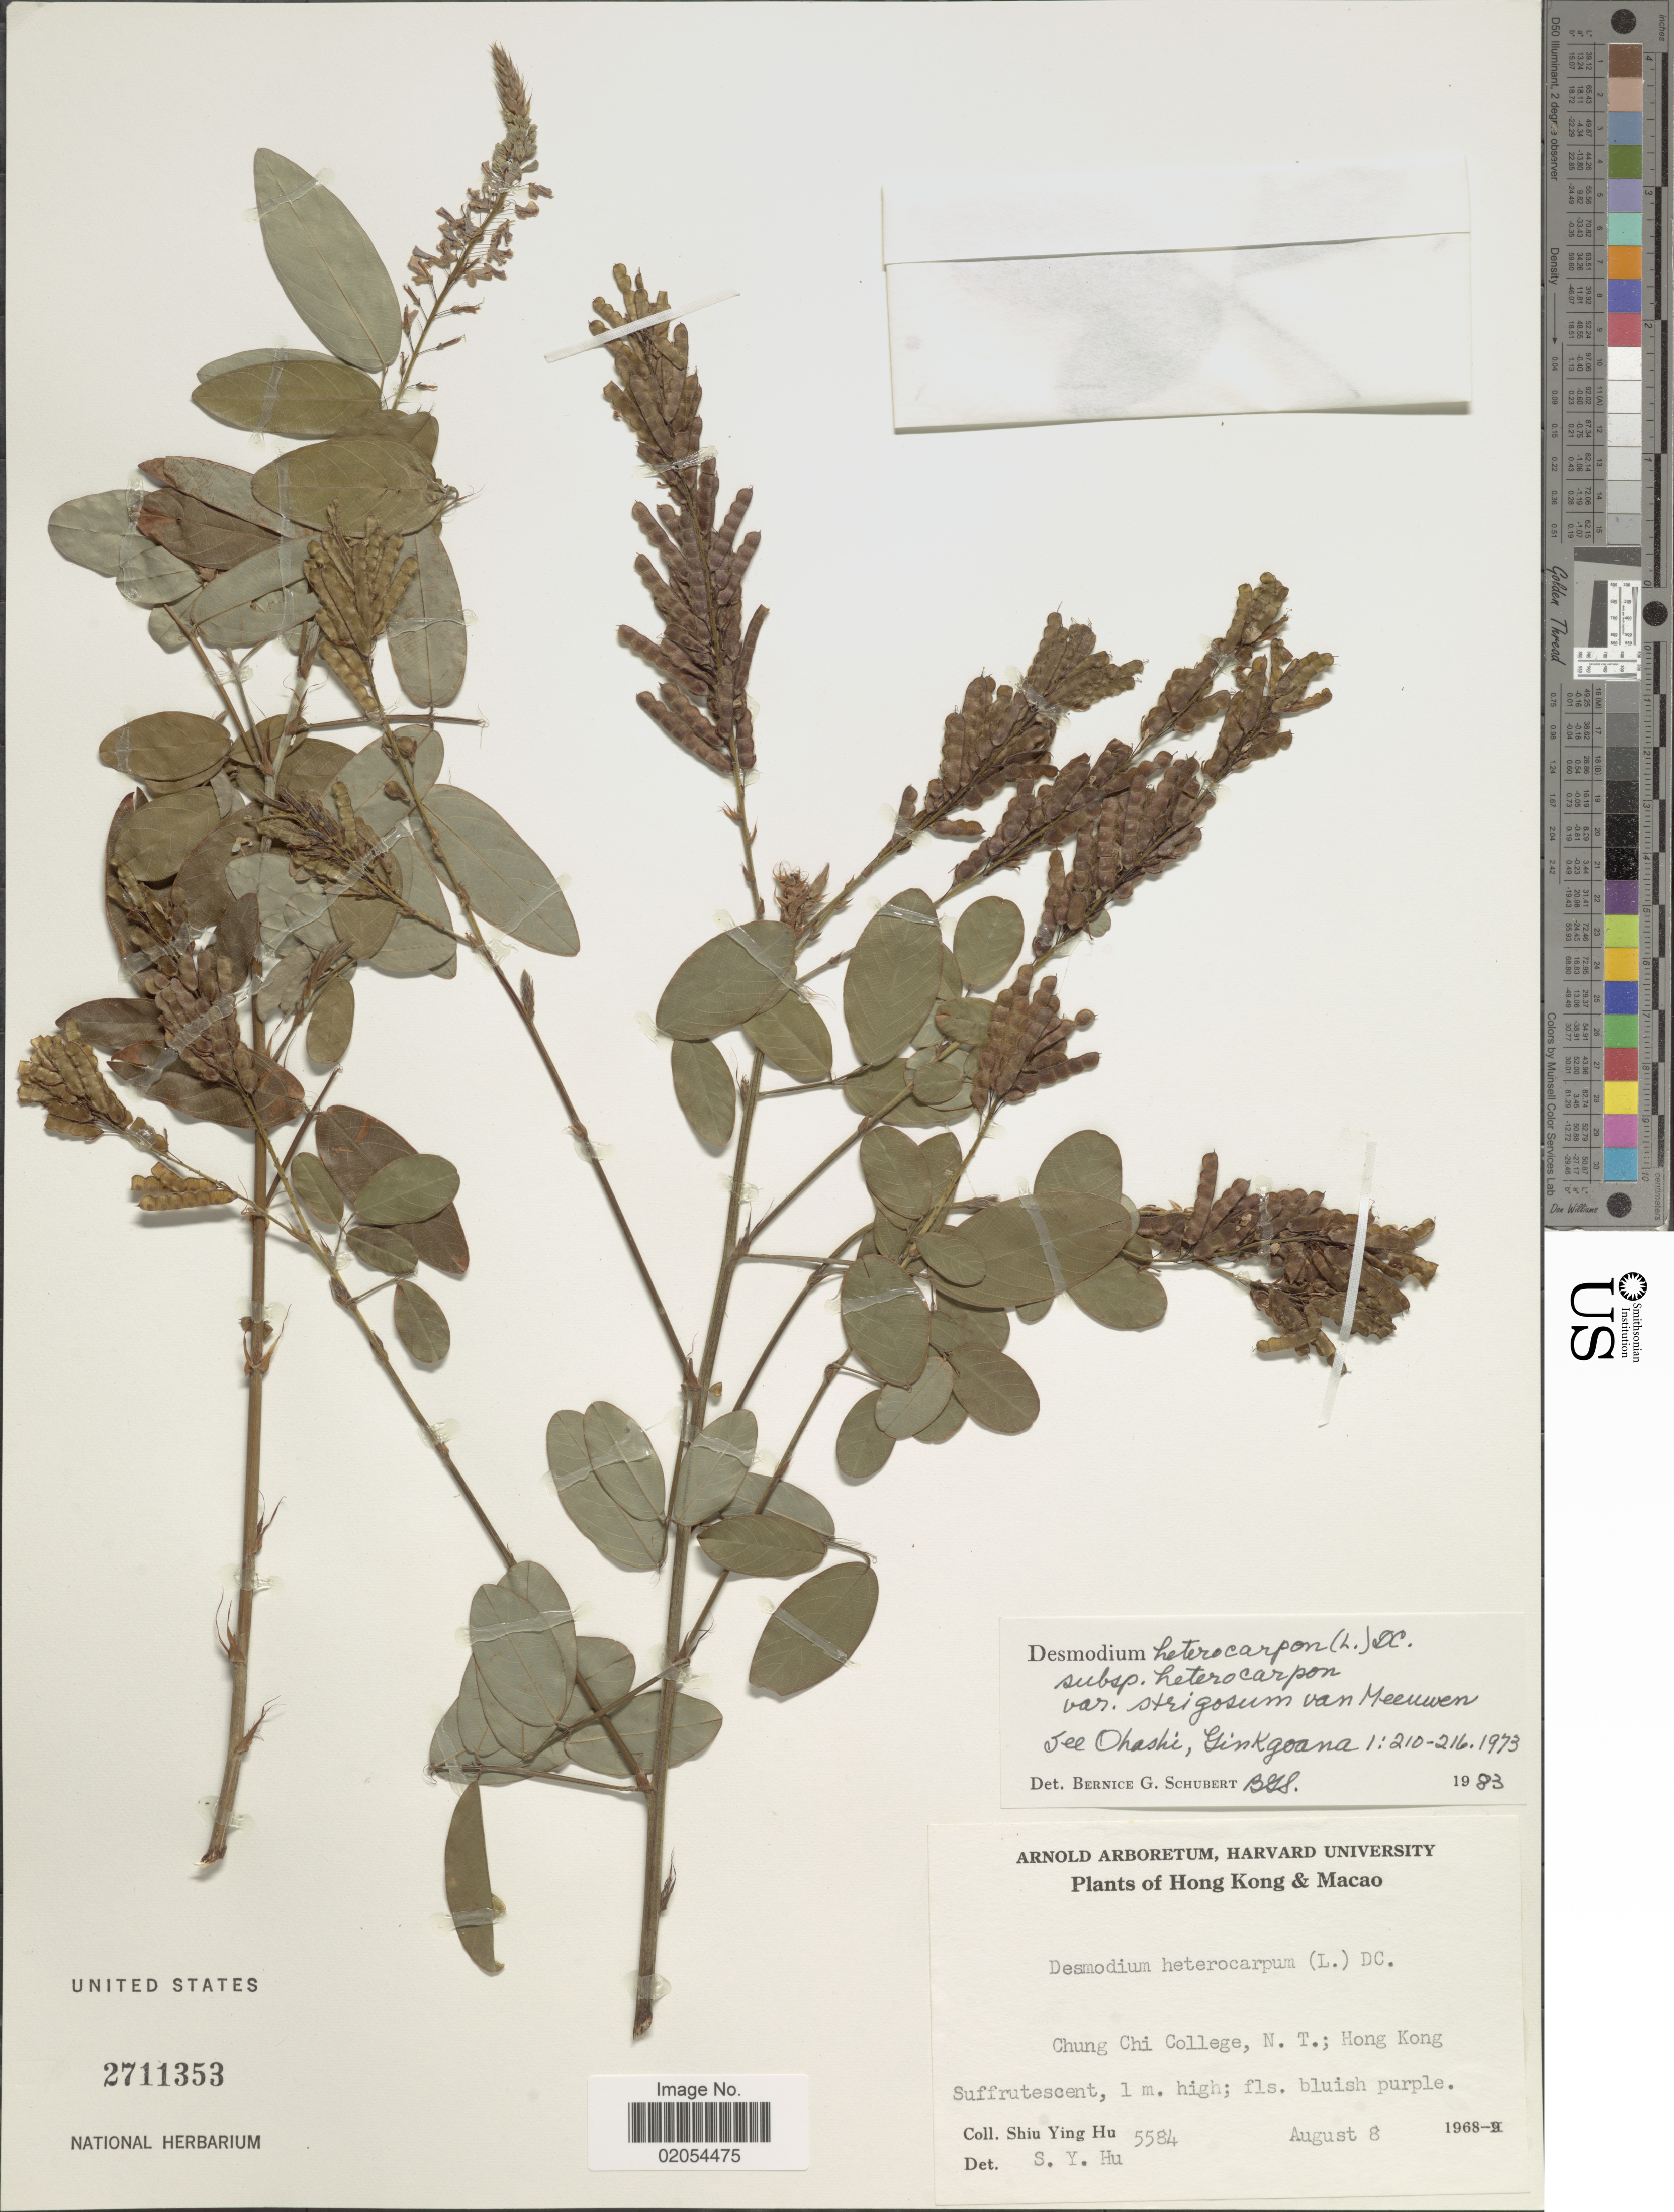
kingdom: Plantae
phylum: Tracheophyta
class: Magnoliopsida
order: Fabales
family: Fabaceae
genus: Grona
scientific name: Grona heterocarpos var. strigosa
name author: (Meeuwen) H. Ohashi & K. Ohashi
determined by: Strong, Mark T., (BOT), Smithsonian Institution - National Museum of Natural History (UNITED STATES)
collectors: S. Y. Hu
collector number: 5584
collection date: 1968-08-08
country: China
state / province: Hong Kong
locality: Hong Kong & Macao, Chung Chi College, N.T., Hong Kong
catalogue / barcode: US 2711353